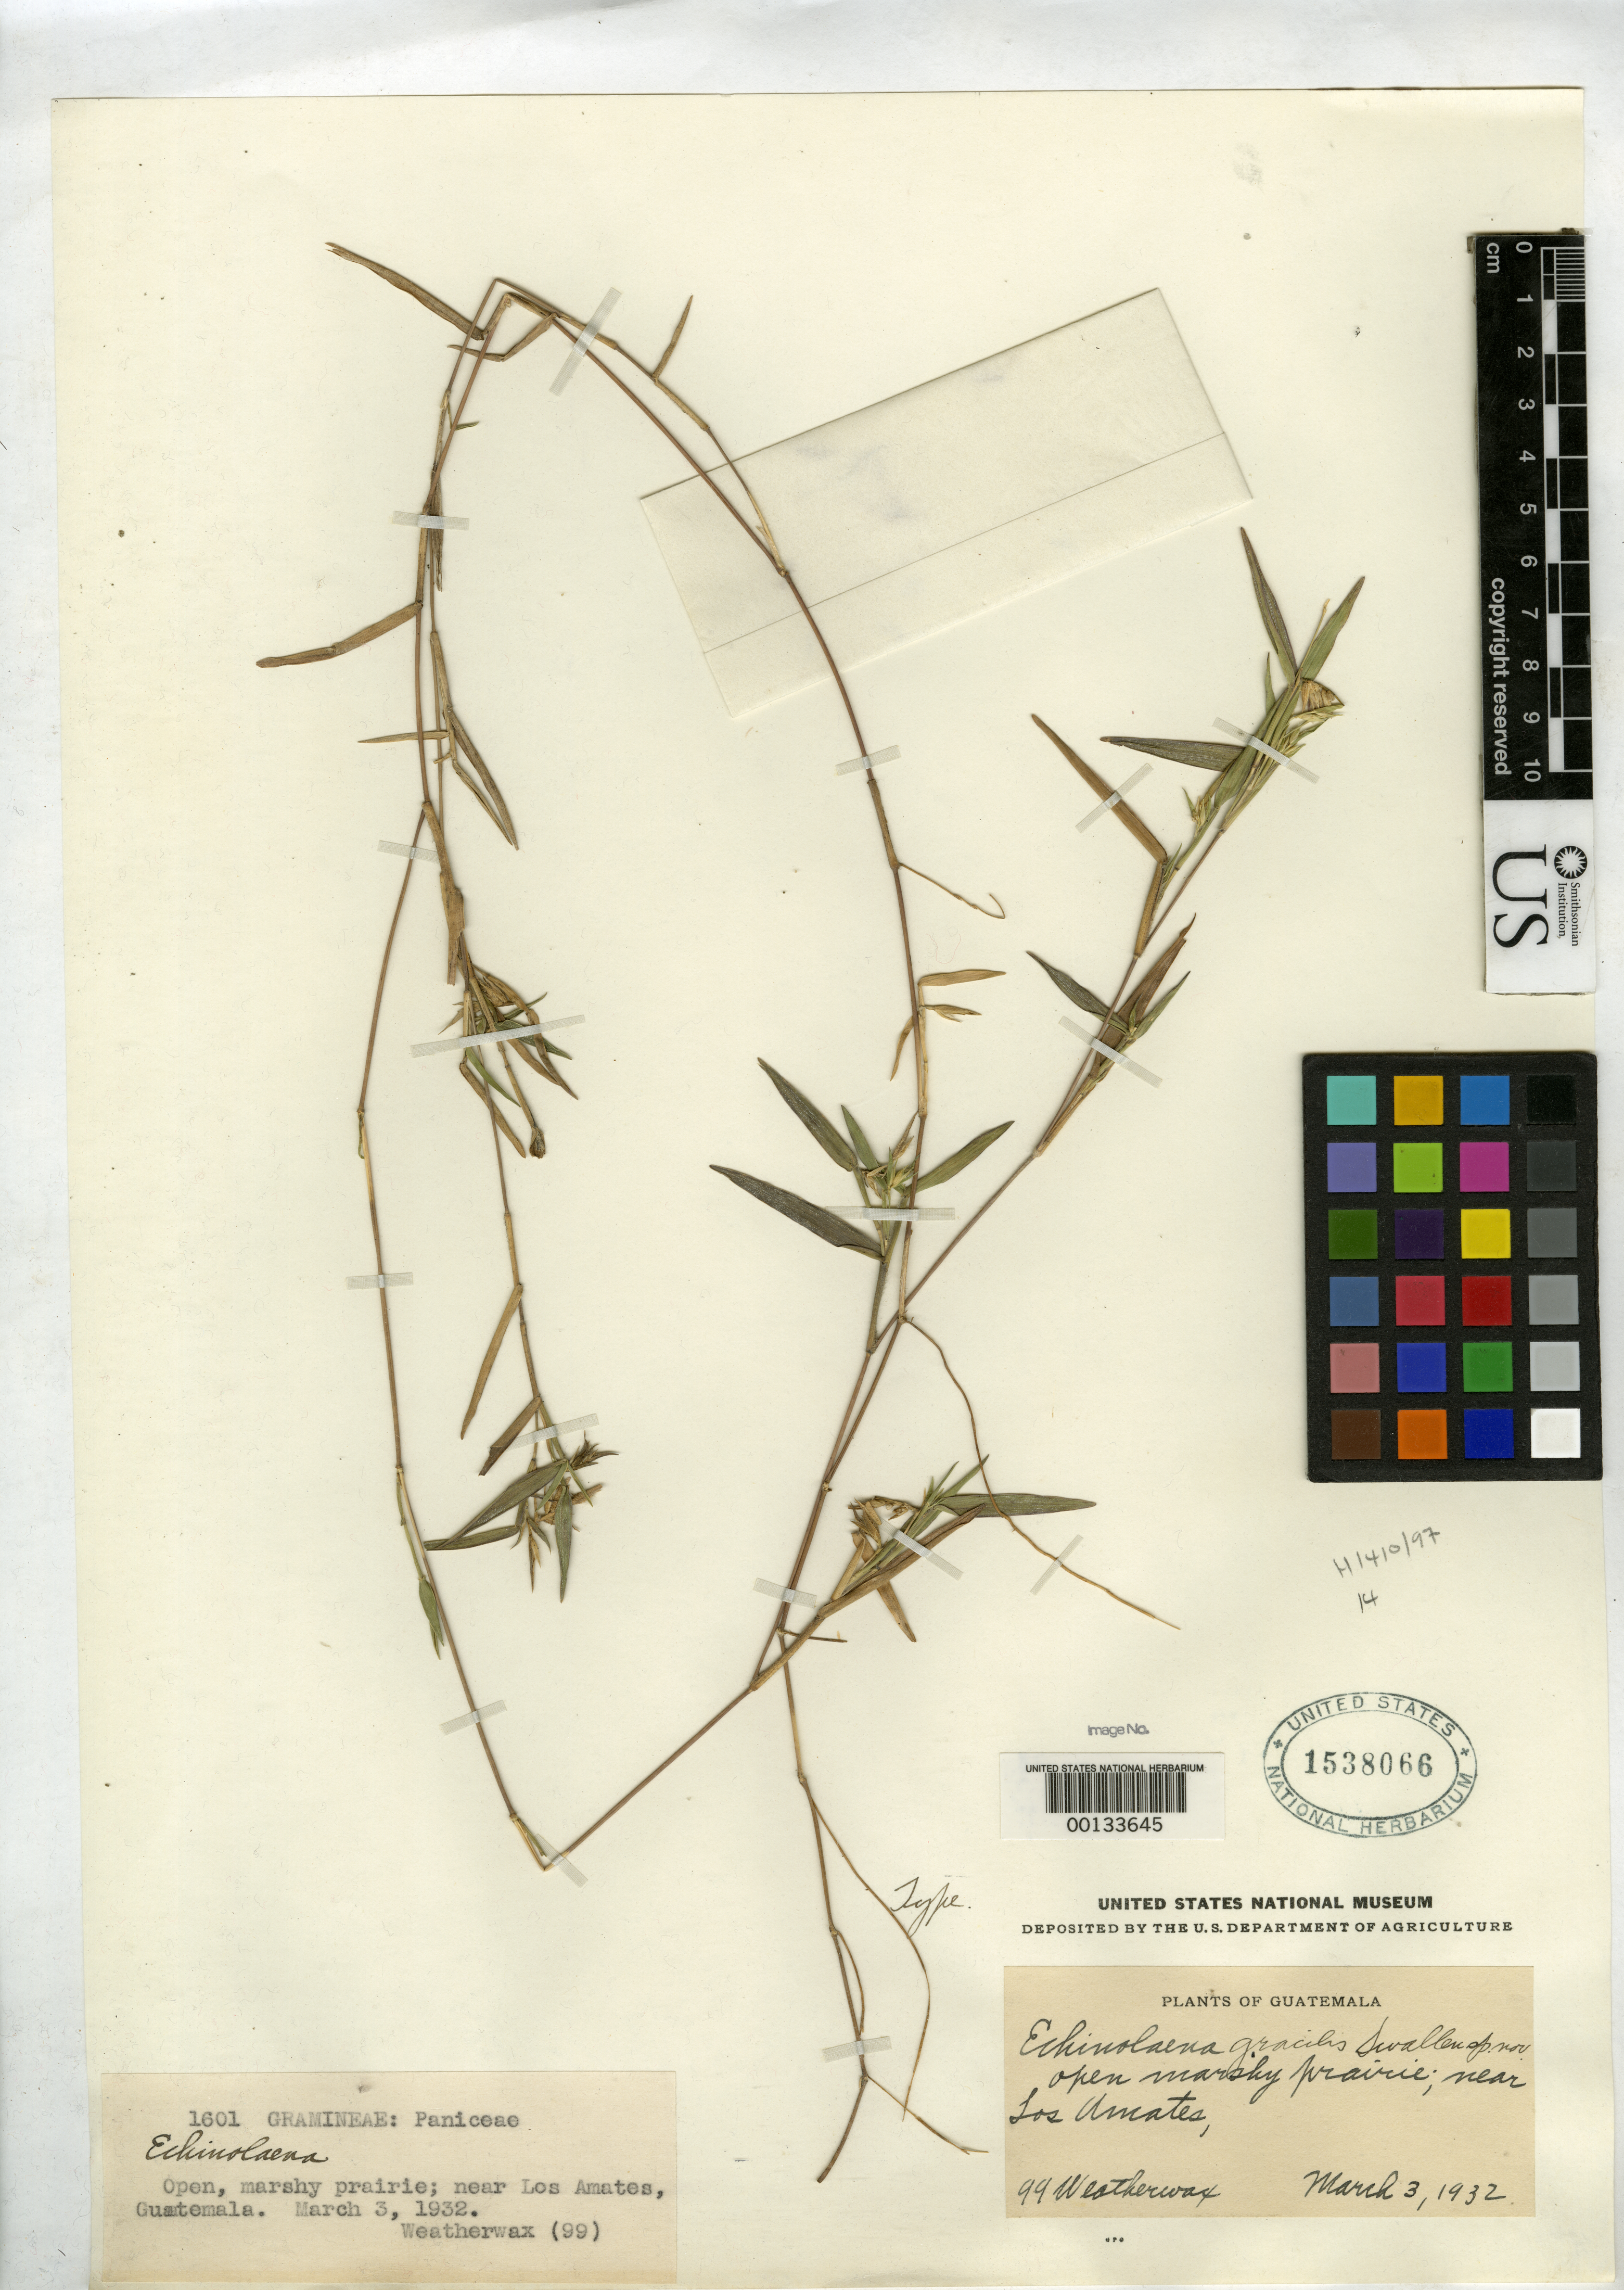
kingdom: Plantae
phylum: Tracheophyta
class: Liliopsida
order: Poales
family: Poaceae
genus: Echinolaena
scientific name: Echinolaena gracilis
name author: Swallen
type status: Holotype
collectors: P. Weatherwax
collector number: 99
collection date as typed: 03 Mar 1932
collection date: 1932-03-03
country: Guatemala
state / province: Zacapa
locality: Near Los Amates.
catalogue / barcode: US 1538066